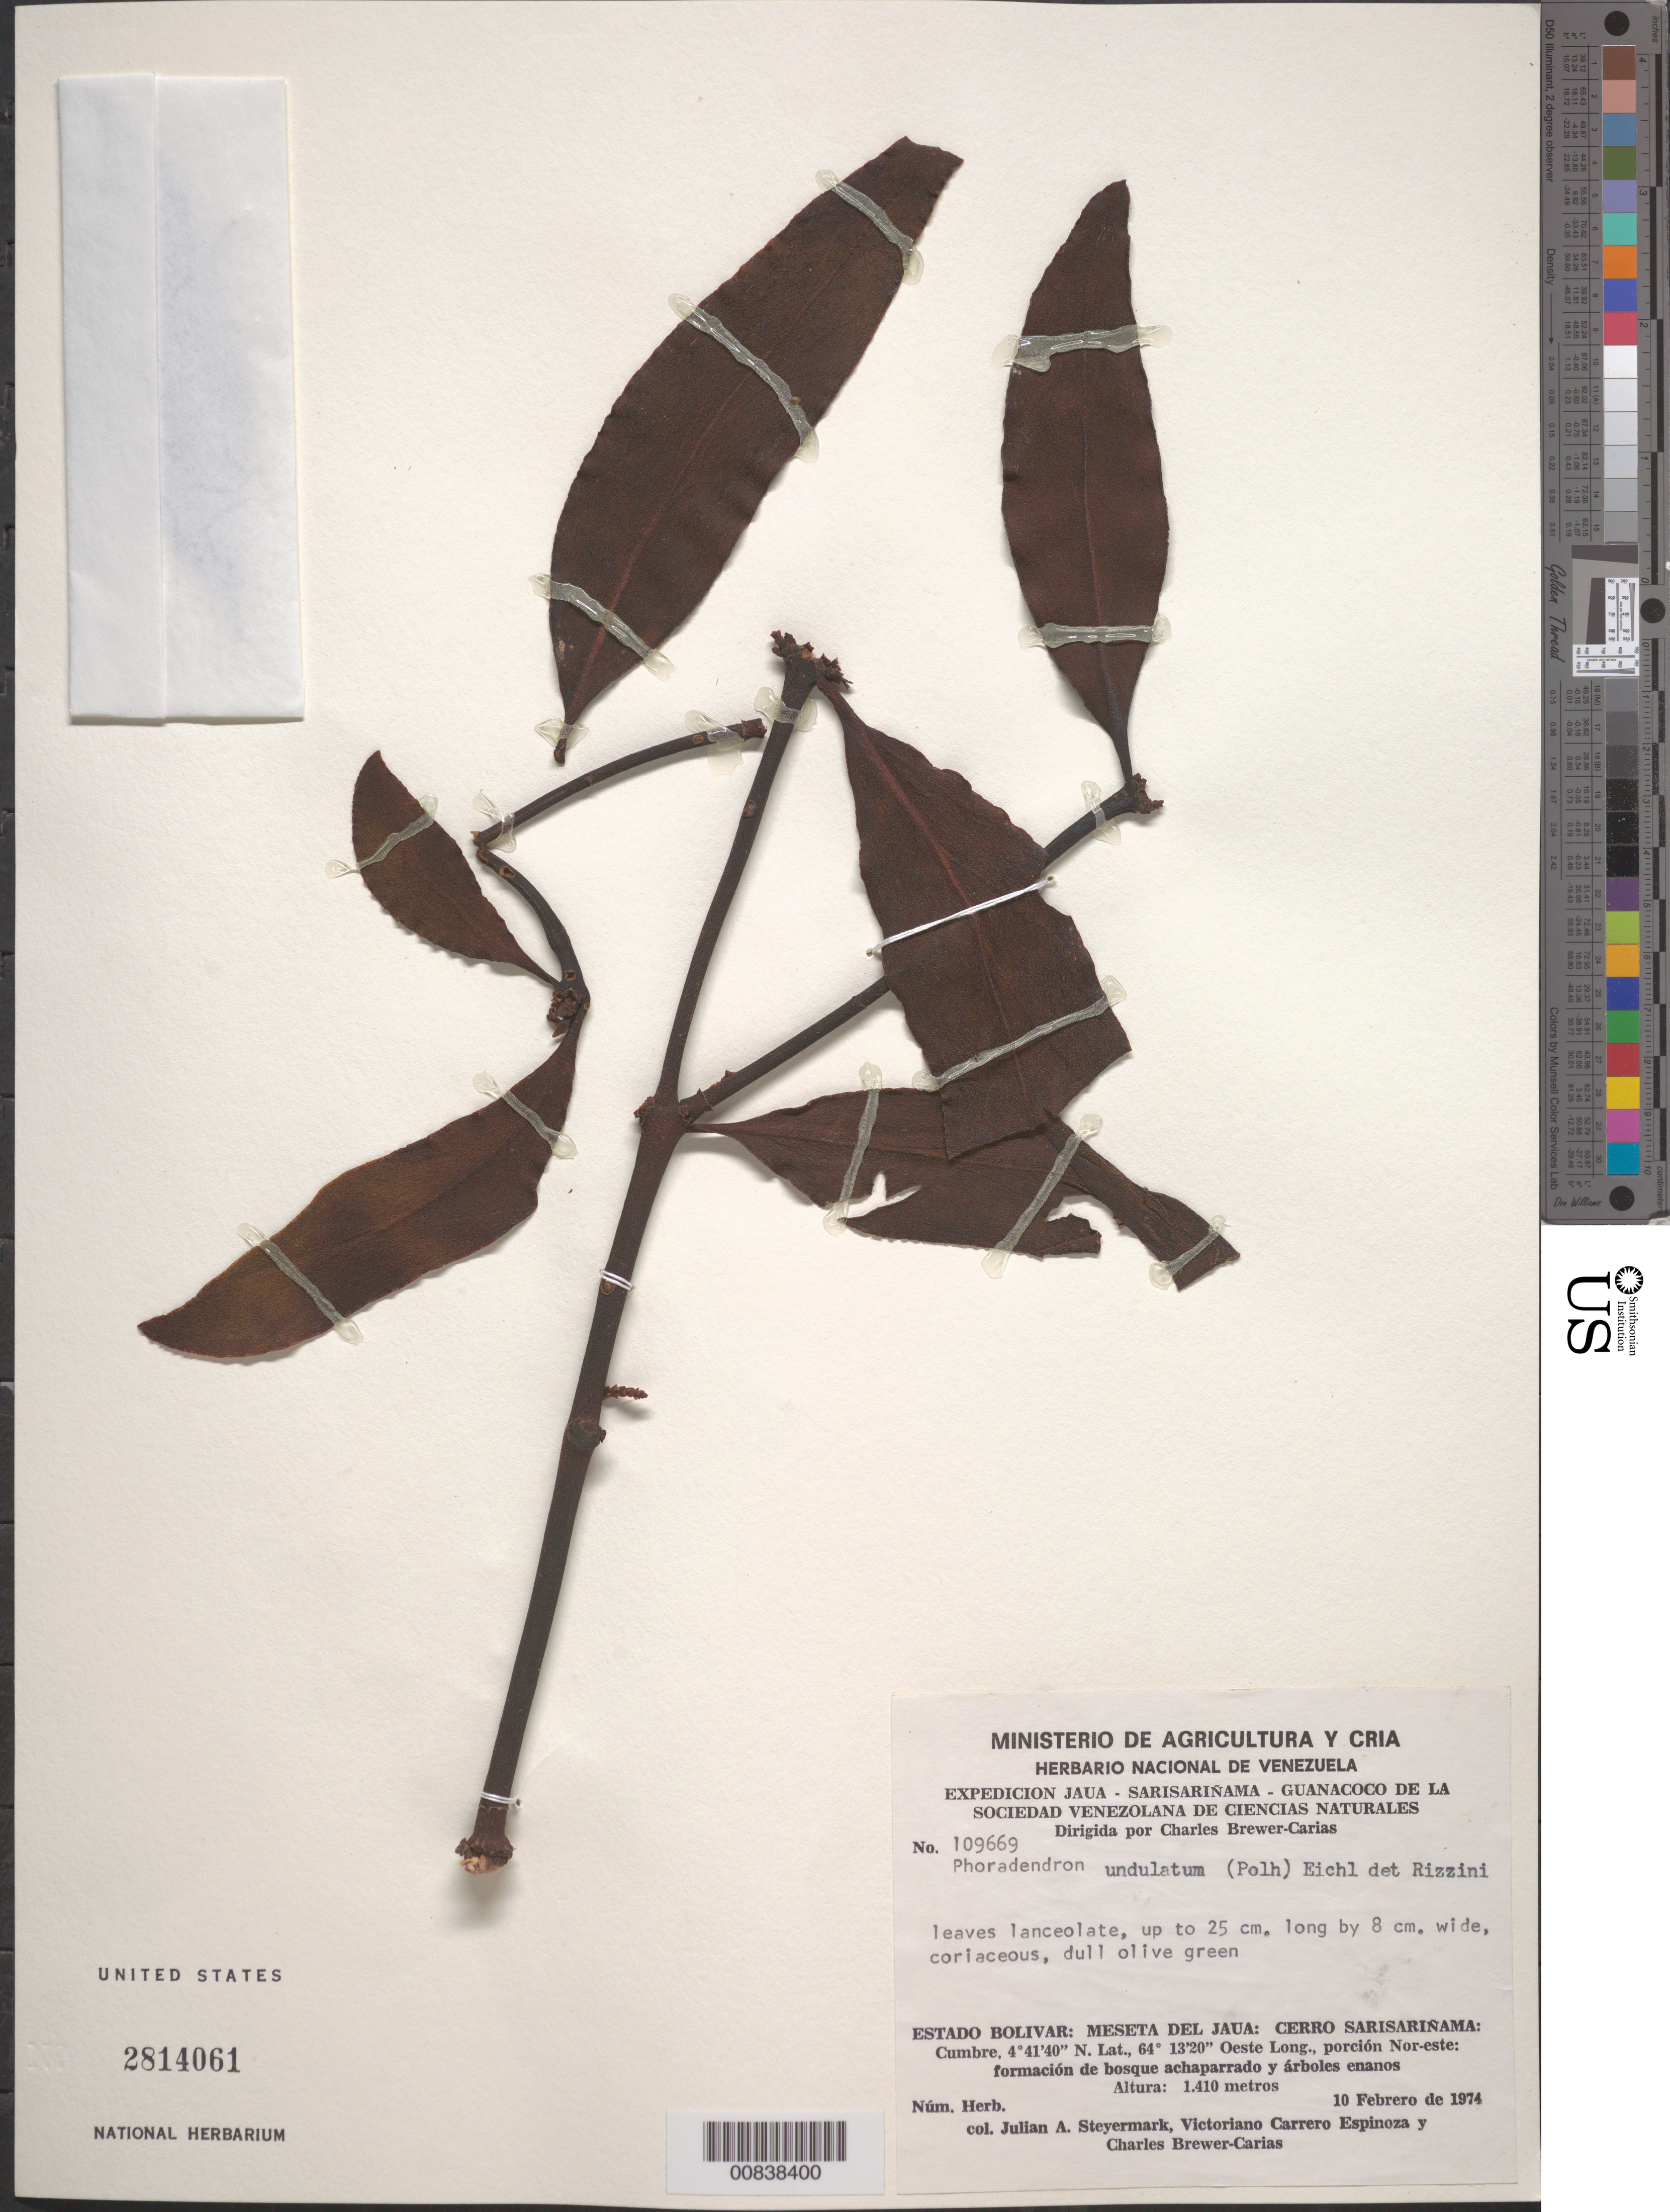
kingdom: Plantae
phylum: Tracheophyta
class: Magnoliopsida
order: Santalales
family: Viscaceae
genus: Phoradendron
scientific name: Phoradendron undulatum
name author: (Pohl ex DC.) Eichler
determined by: Rizzini, Carlos T.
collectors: J. Steyermark, V. Carreño E. & C. Brewer-Carias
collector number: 109669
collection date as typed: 10-Feb-74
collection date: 1974-02-10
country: Venezuela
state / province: Bolívar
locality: Meseta del Jaua: Cerro Sarisariñama, porción NE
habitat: Formacion de bosque achaparrado y arboles enanos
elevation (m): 1410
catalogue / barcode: US 2814061